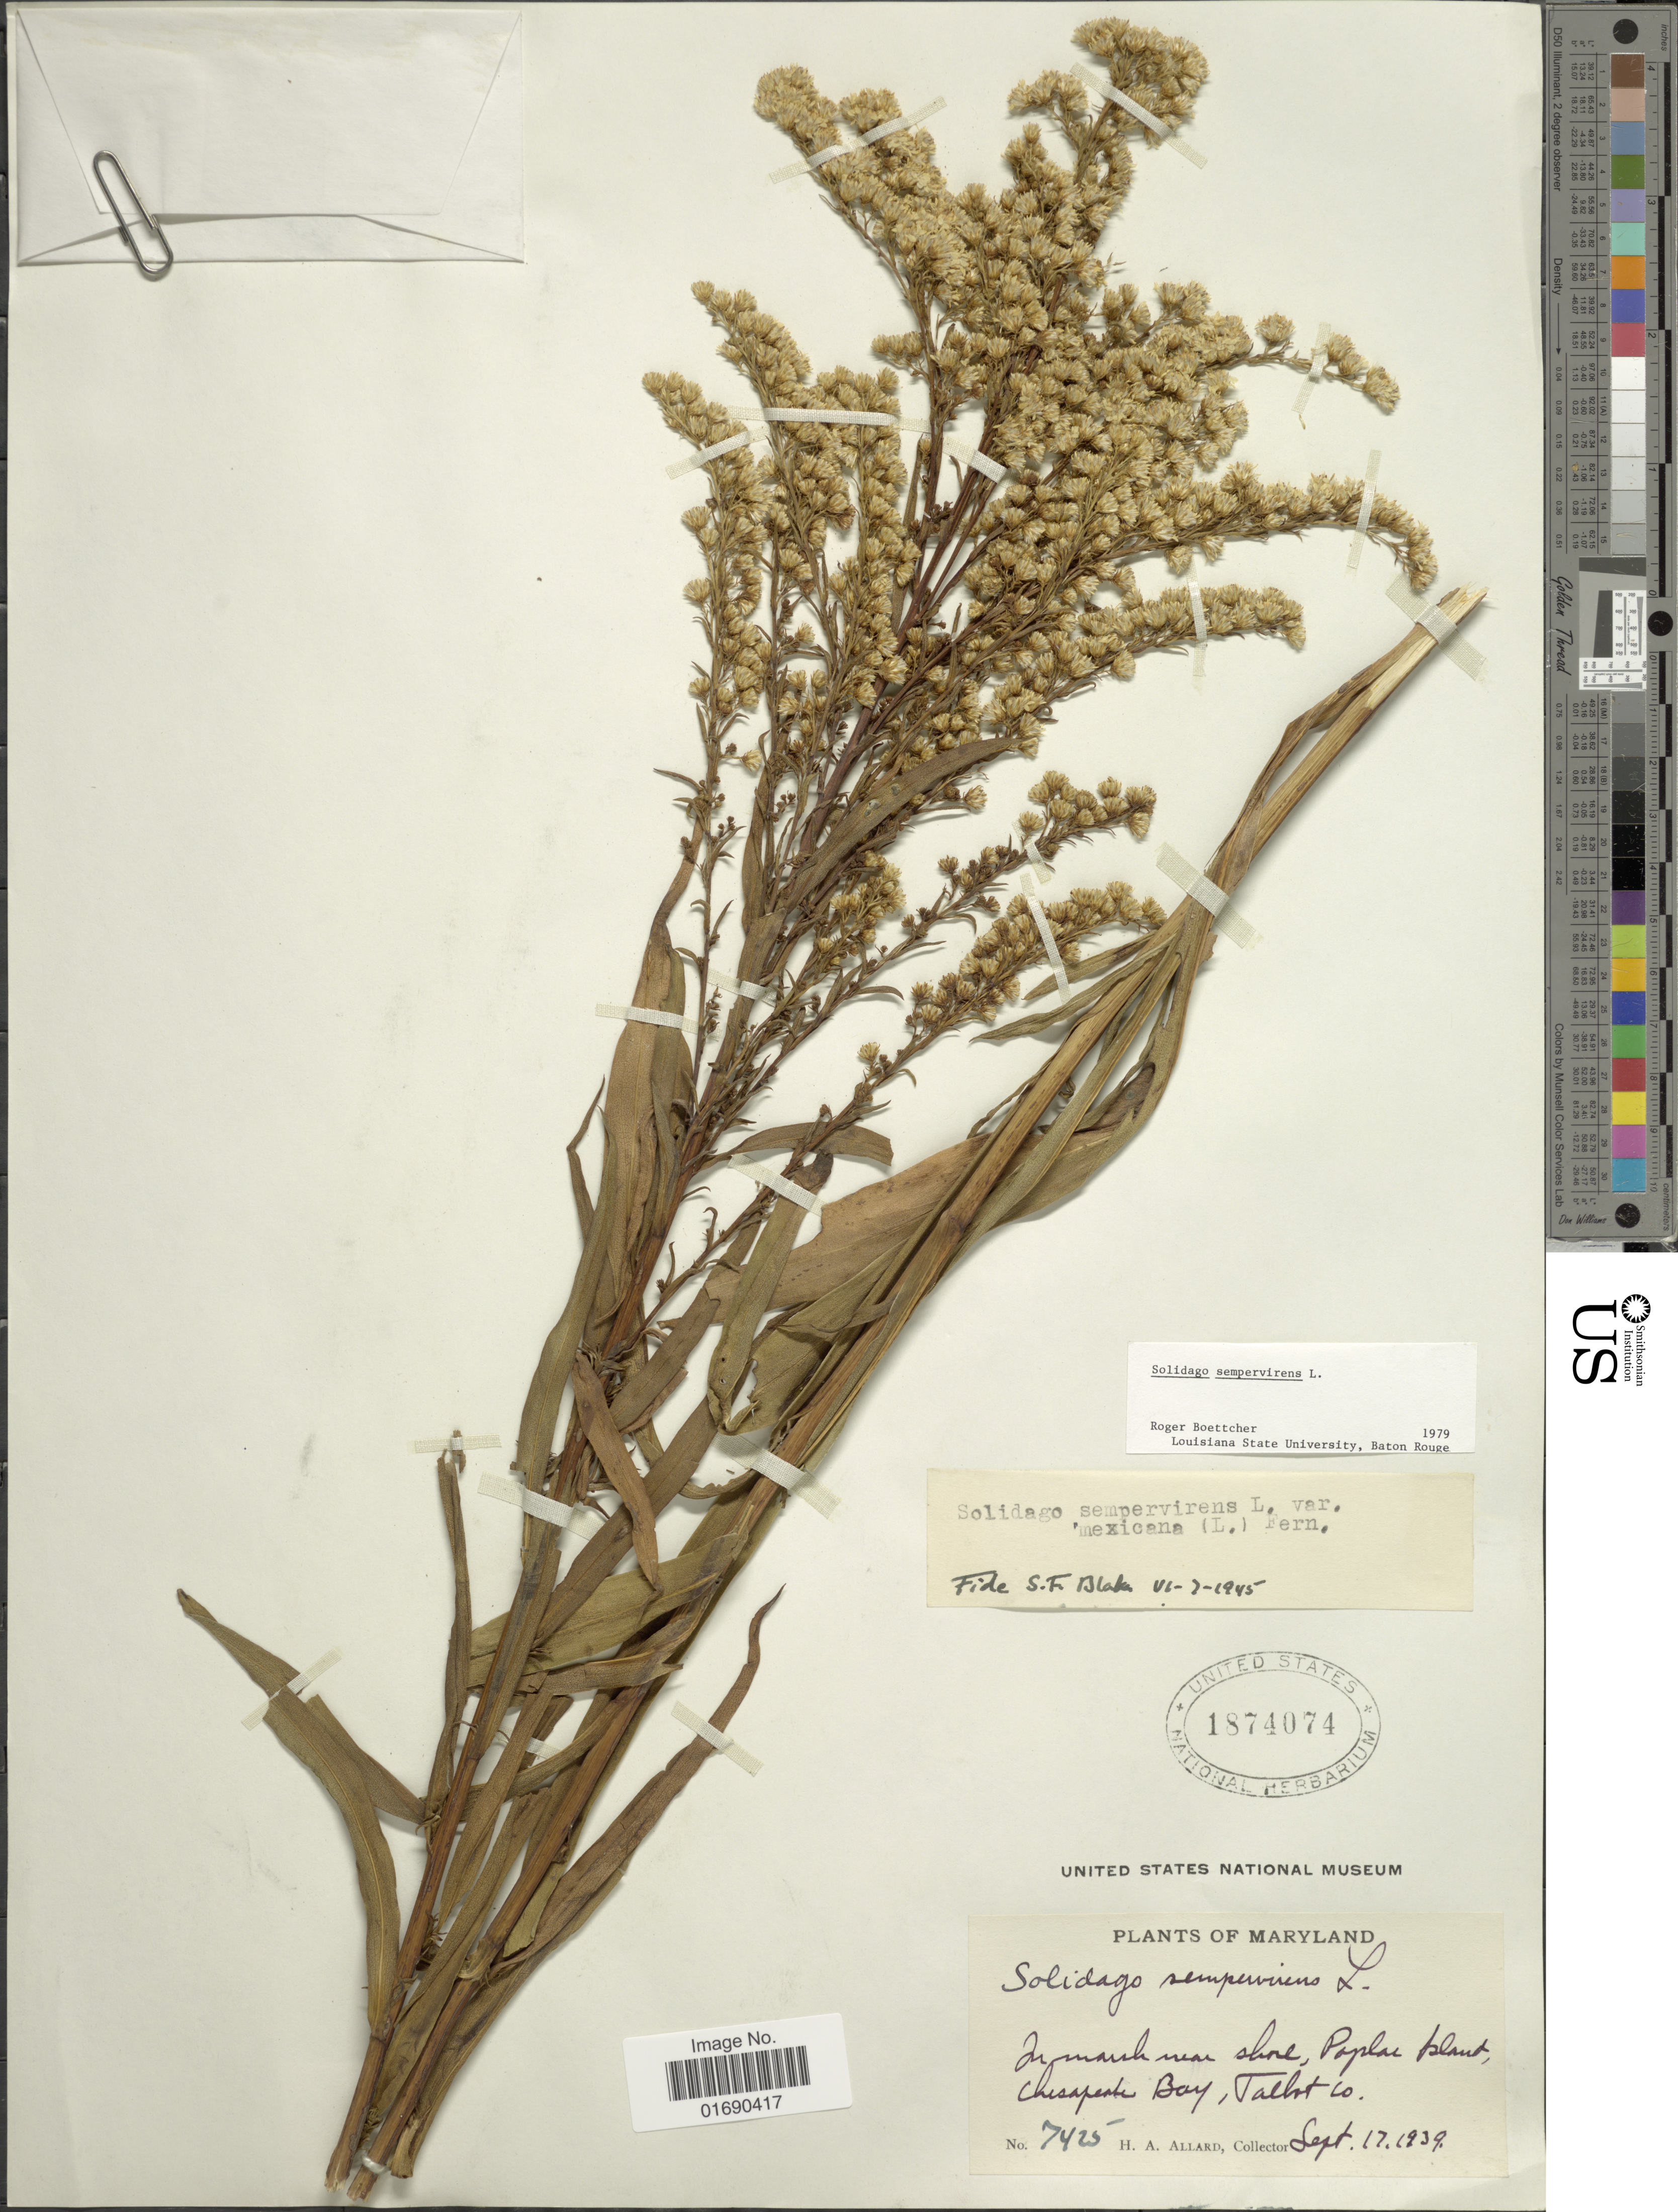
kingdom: Plantae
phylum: Tracheophyta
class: Magnoliopsida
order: Asterales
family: Asteraceae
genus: Solidago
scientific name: Solidago sempervirens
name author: L.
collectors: H. A. Allard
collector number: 7425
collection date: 1939-09-17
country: United States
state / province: Maryland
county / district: Talbot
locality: In marsh near shore, Poplae plant, Chesapeale bay, Tallot Co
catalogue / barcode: US 1874074